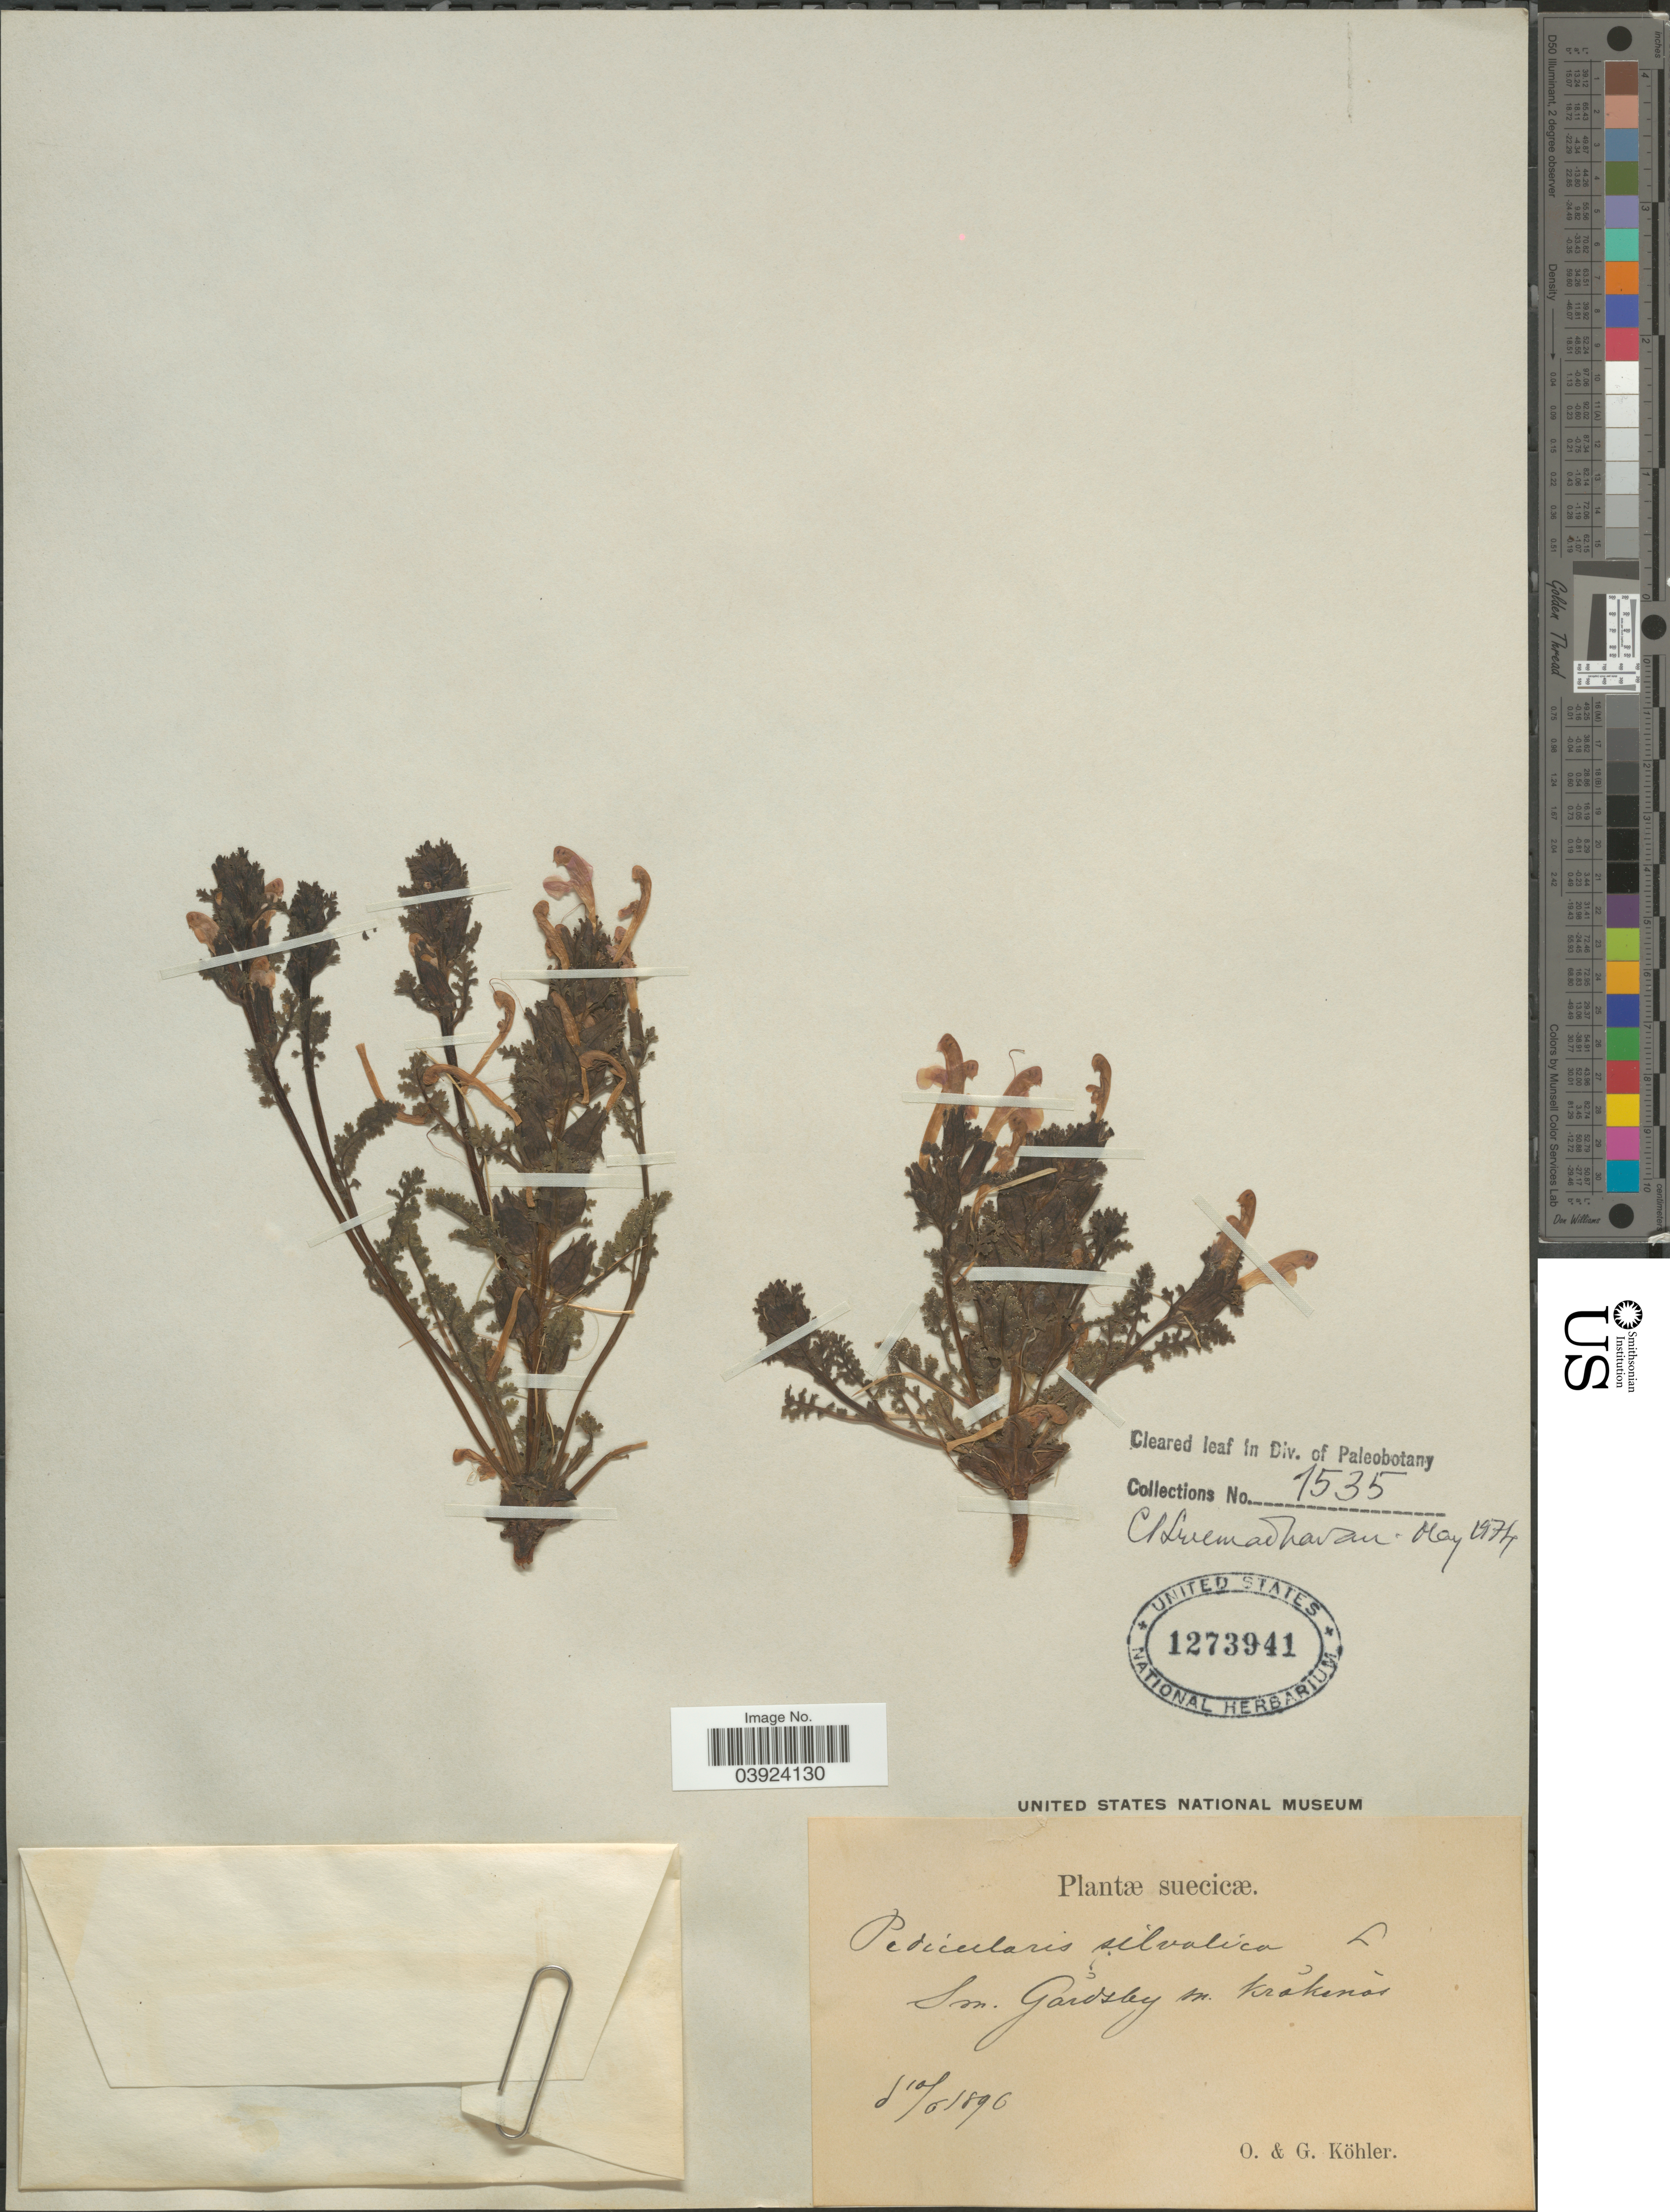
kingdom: Plantae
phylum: Tracheophyta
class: Magnoliopsida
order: Lamiales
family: Orobanchaceae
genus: Pedicularis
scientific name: Pedicularis sylvatica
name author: L.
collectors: O. Köhler & G. Kohler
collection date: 1896-05-10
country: Sweden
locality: Suecicæ. Sm. Gardsby sn. Kråkenäs.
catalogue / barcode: US 1273941